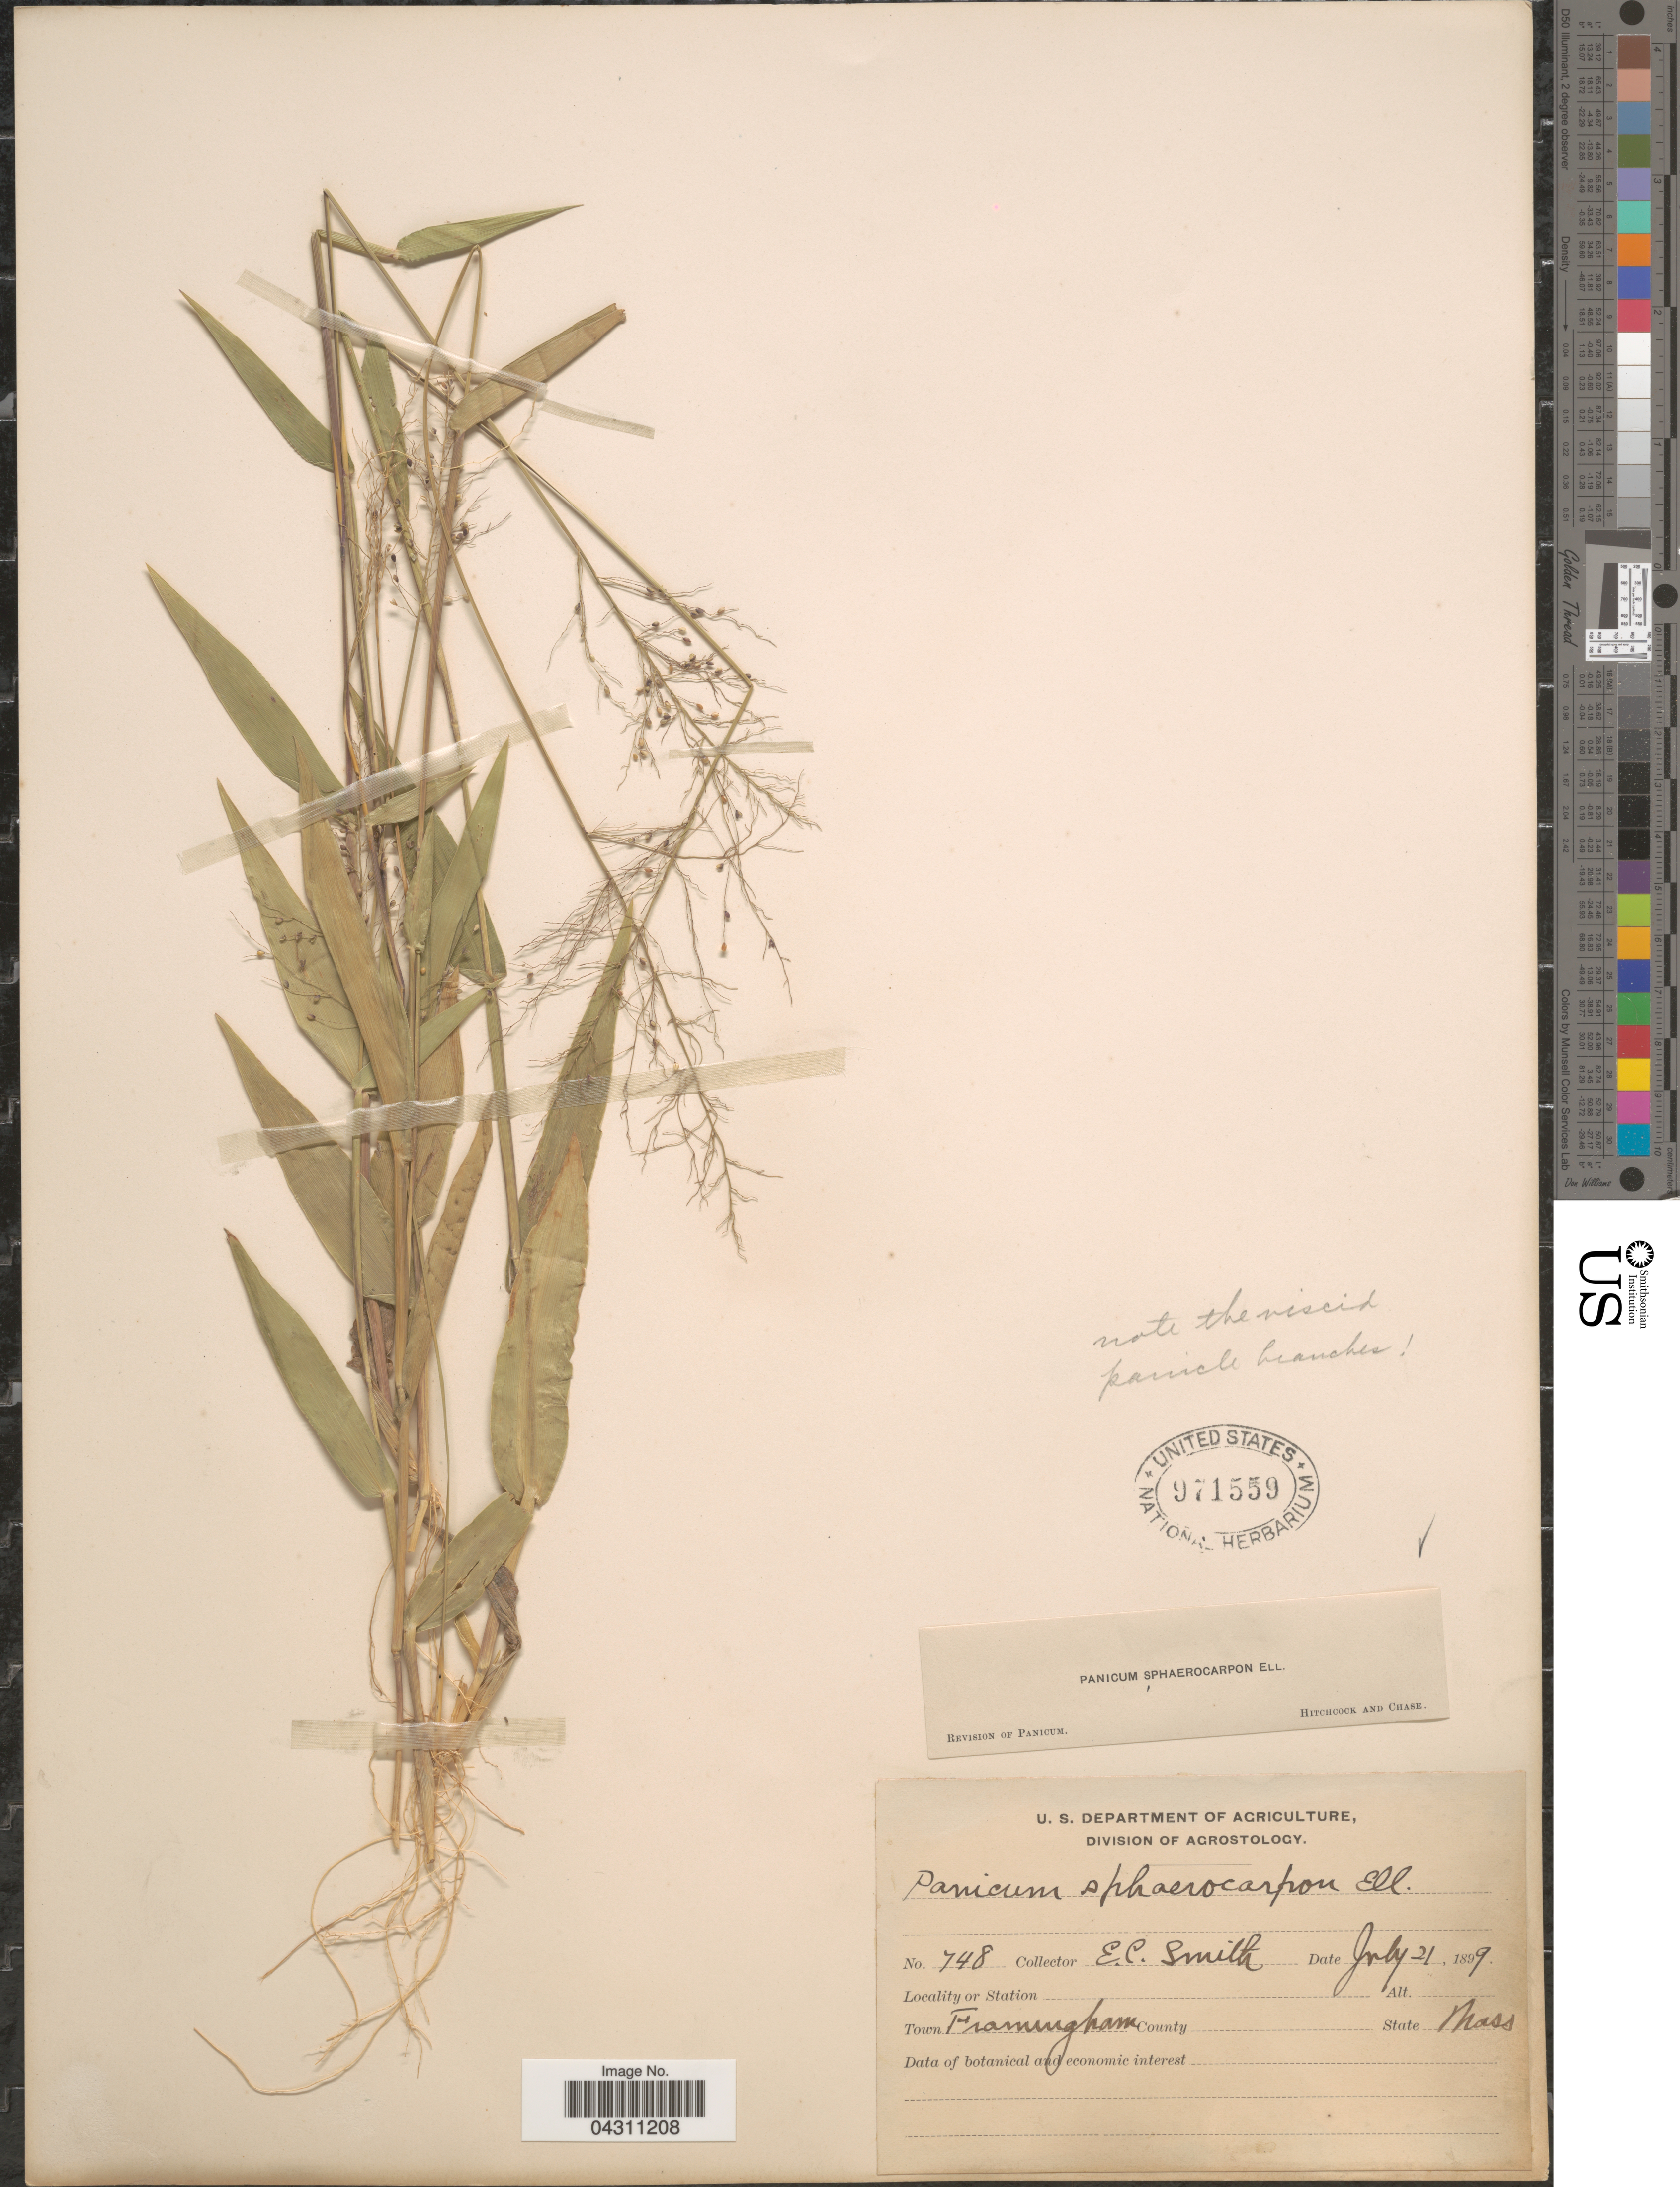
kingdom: Plantae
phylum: Tracheophyta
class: Liliopsida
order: Poales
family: Poaceae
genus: Dichanthelium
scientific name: Dichanthelium sphaerocarpon var. sphaerocarpon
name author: (Elliott) Gould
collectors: E. Smith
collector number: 748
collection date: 1899-07-21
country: United States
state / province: Massachusetts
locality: Town Framingham.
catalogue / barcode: US 971559